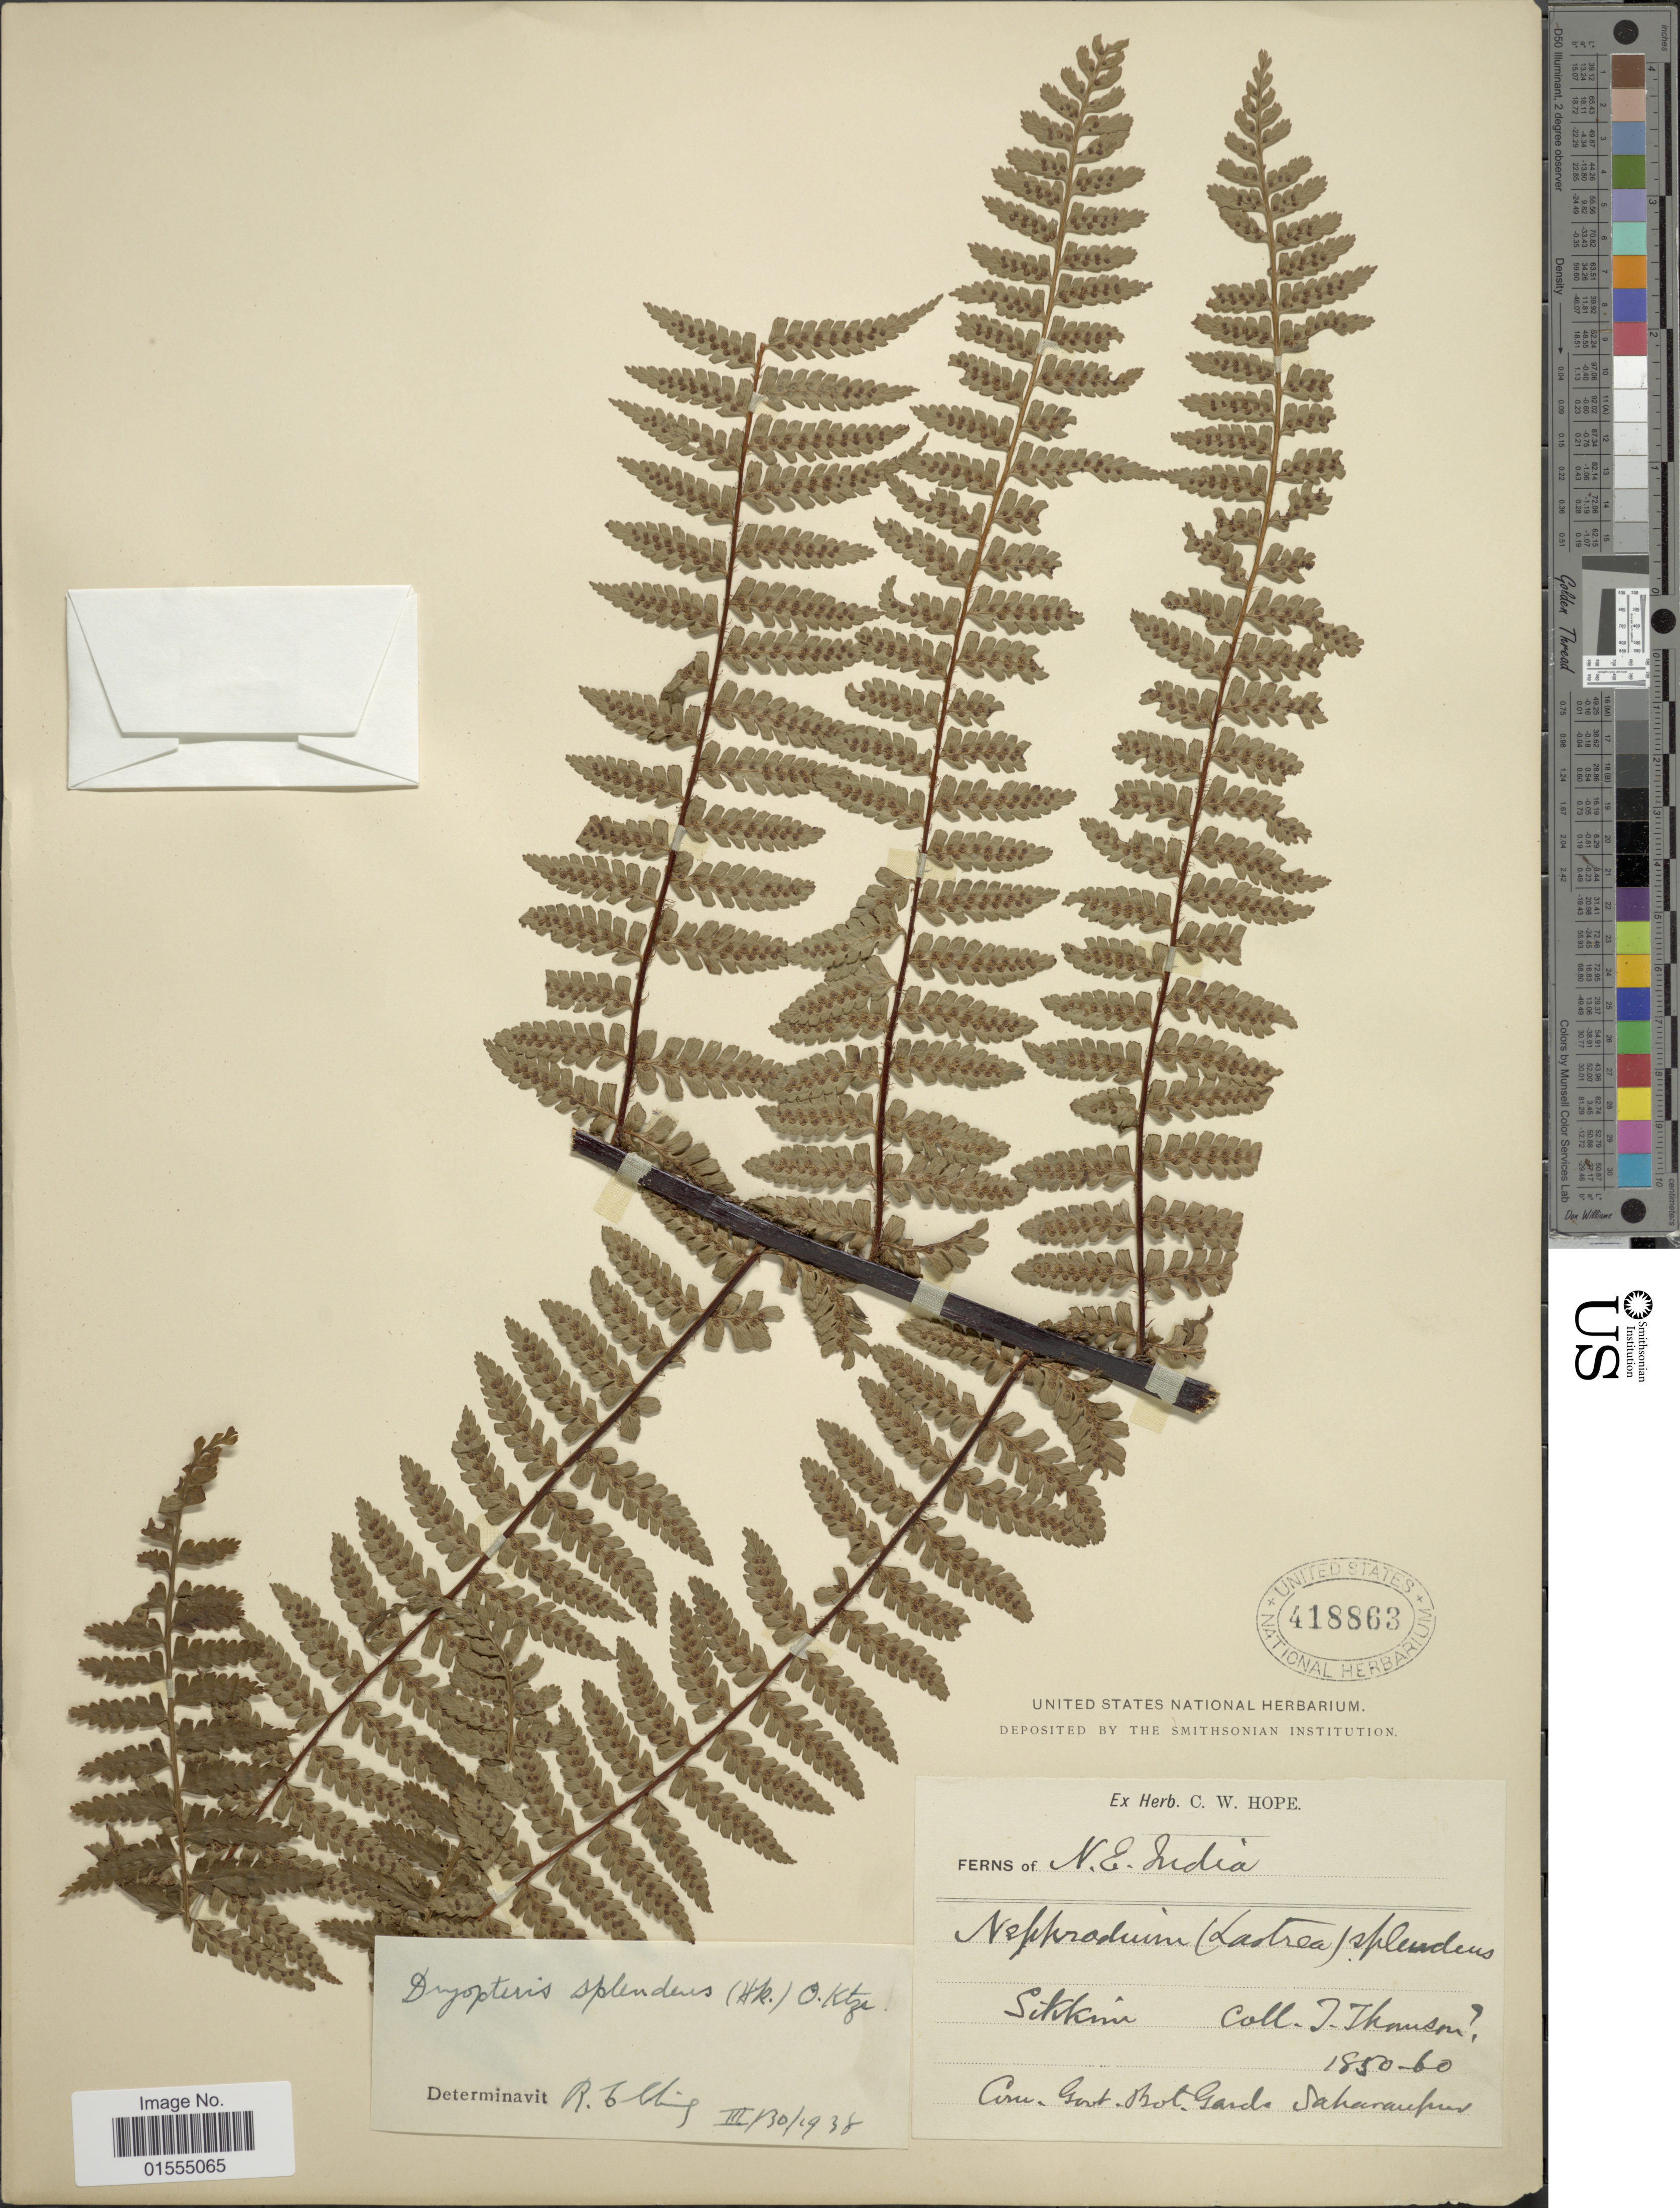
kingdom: Plantae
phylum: Tracheophyta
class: Polypodiopsida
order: Polypodiales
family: Dryopteridaceae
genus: Dryopteris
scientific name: Dryopteris splendens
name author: (Hook.) Kuntze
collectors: T. Thomson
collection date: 1850/1860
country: India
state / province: Sikkim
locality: N. E. India, Sikkim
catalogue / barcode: US 418863